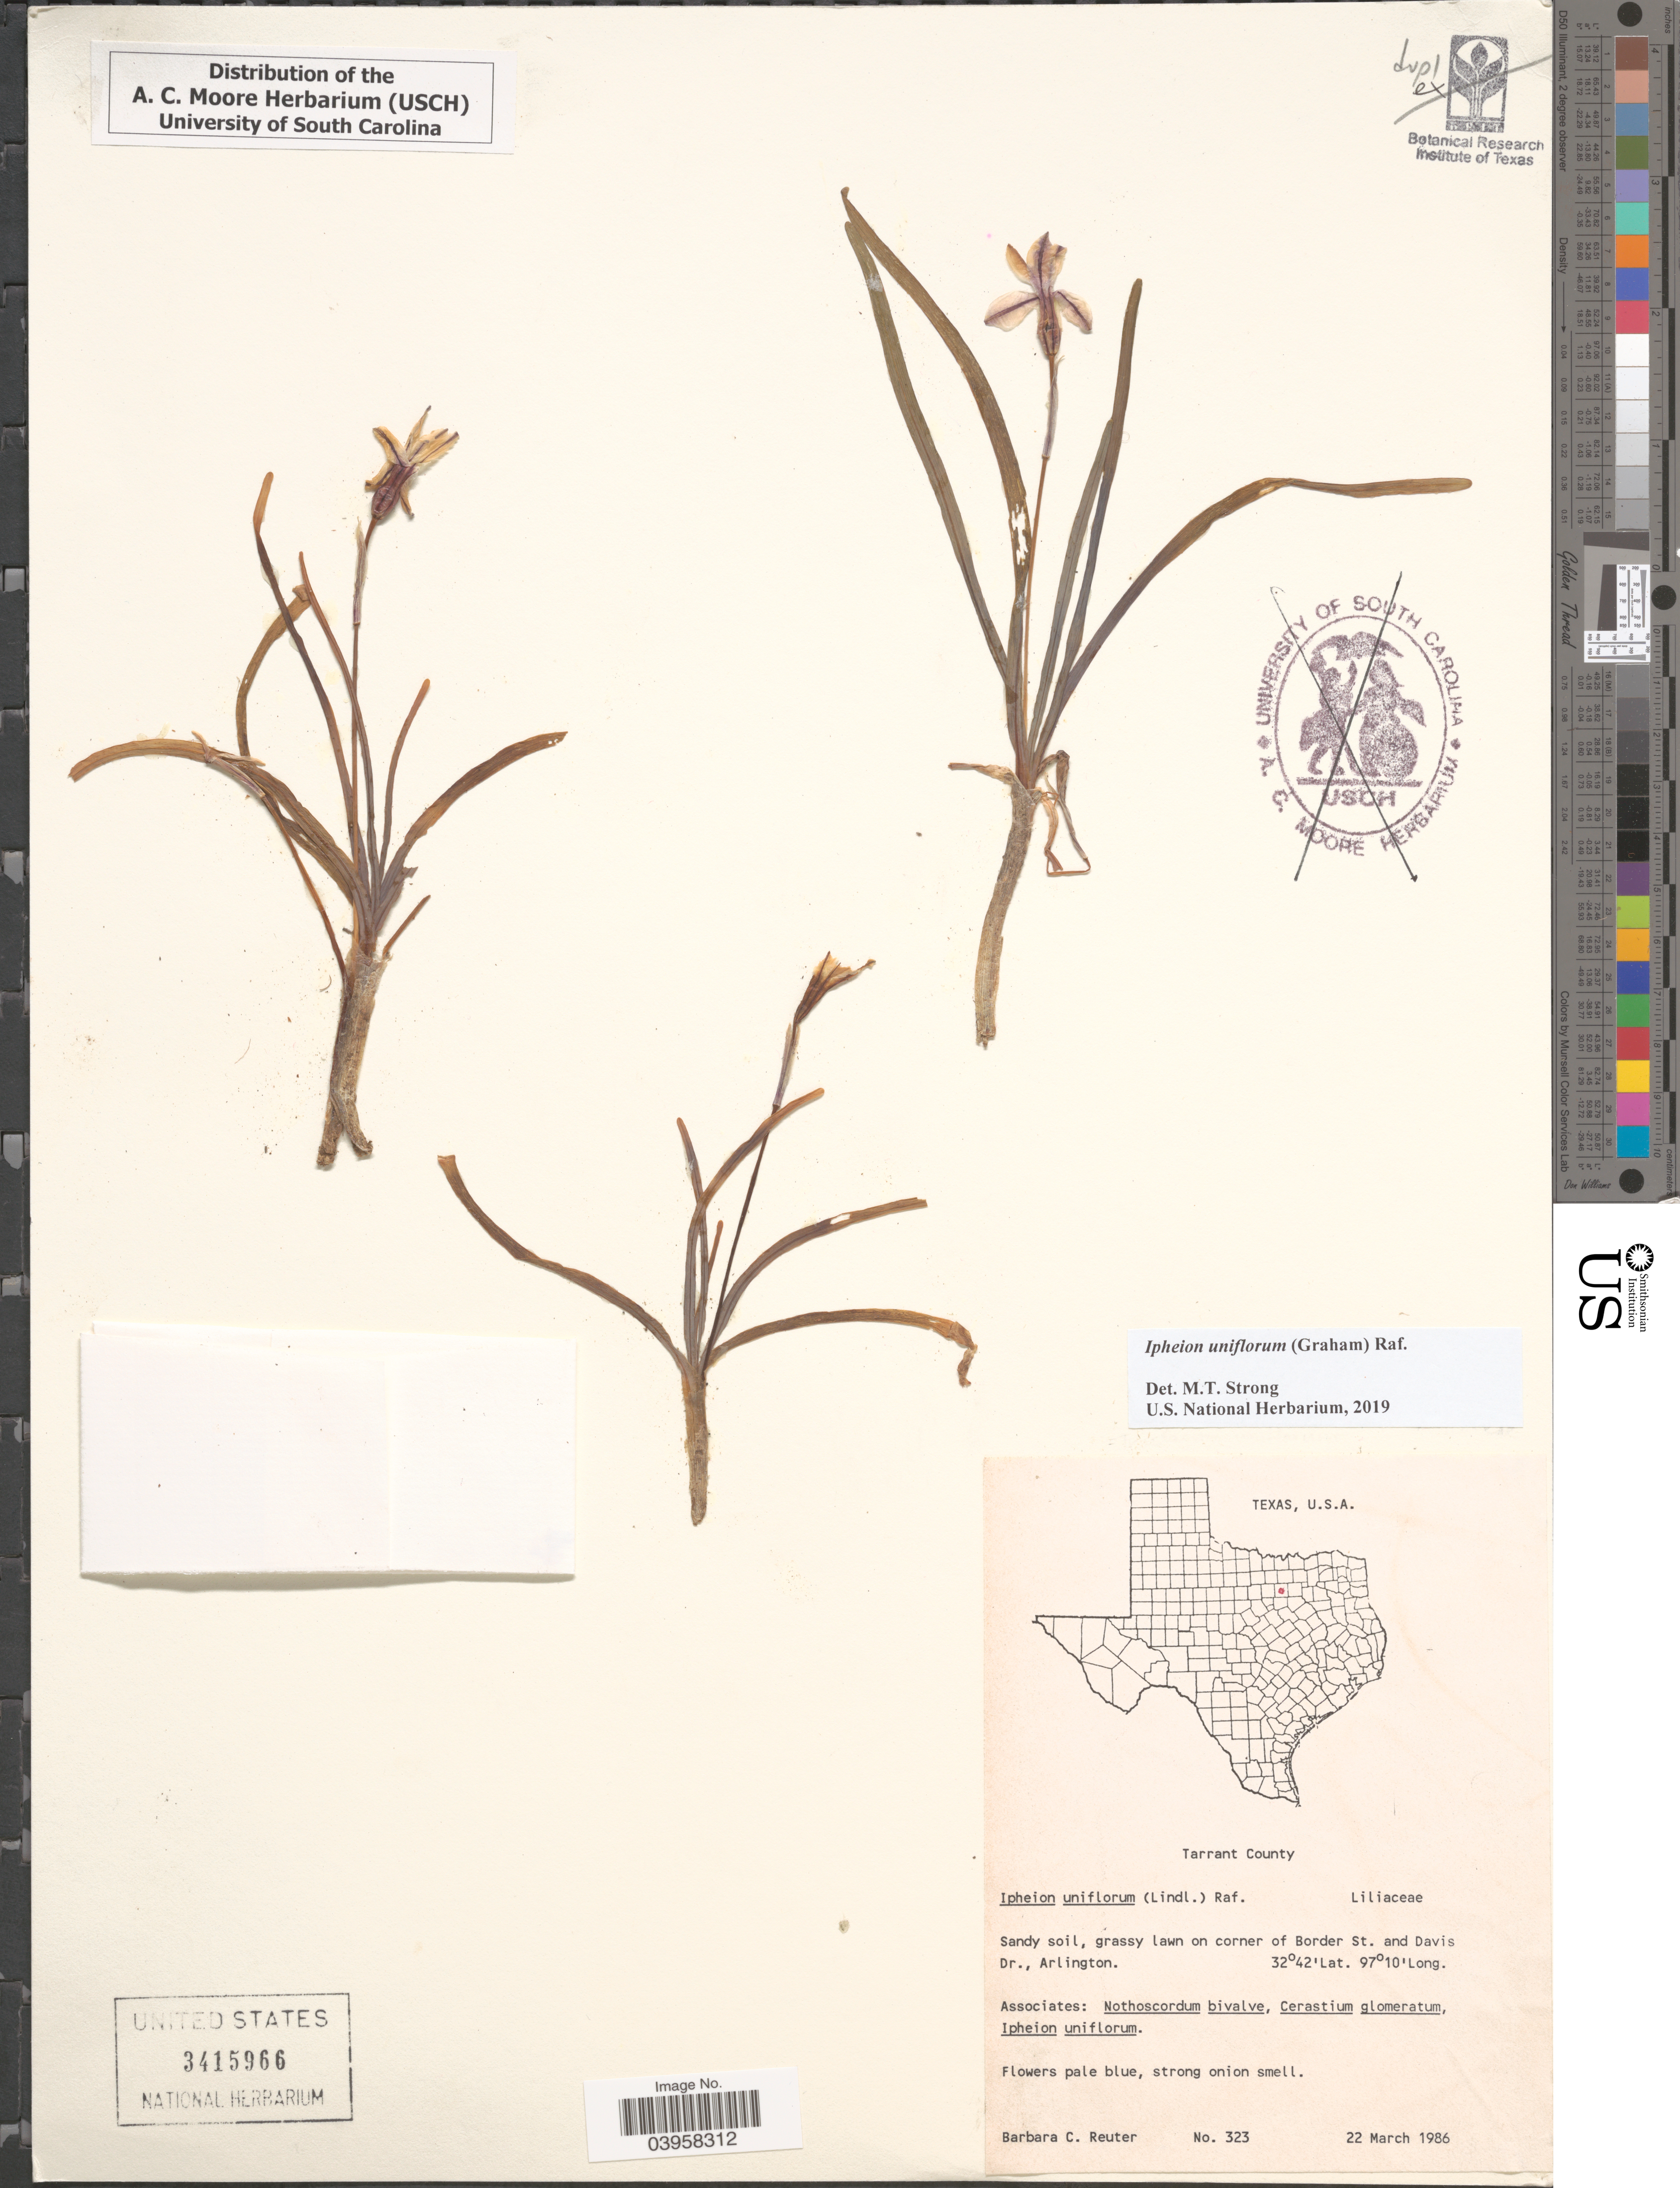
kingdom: Plantae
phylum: Tracheophyta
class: Liliopsida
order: Asparagales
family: Amaryllidaceae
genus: Ipheion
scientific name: Ipheion sp.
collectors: B. Reuter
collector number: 323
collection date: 1986-03-22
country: United States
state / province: Texas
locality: Tarrant County. Sandy soil, grassy lawn on corner of Border St. and Davis Dr., Arlington.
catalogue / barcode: US 3415966